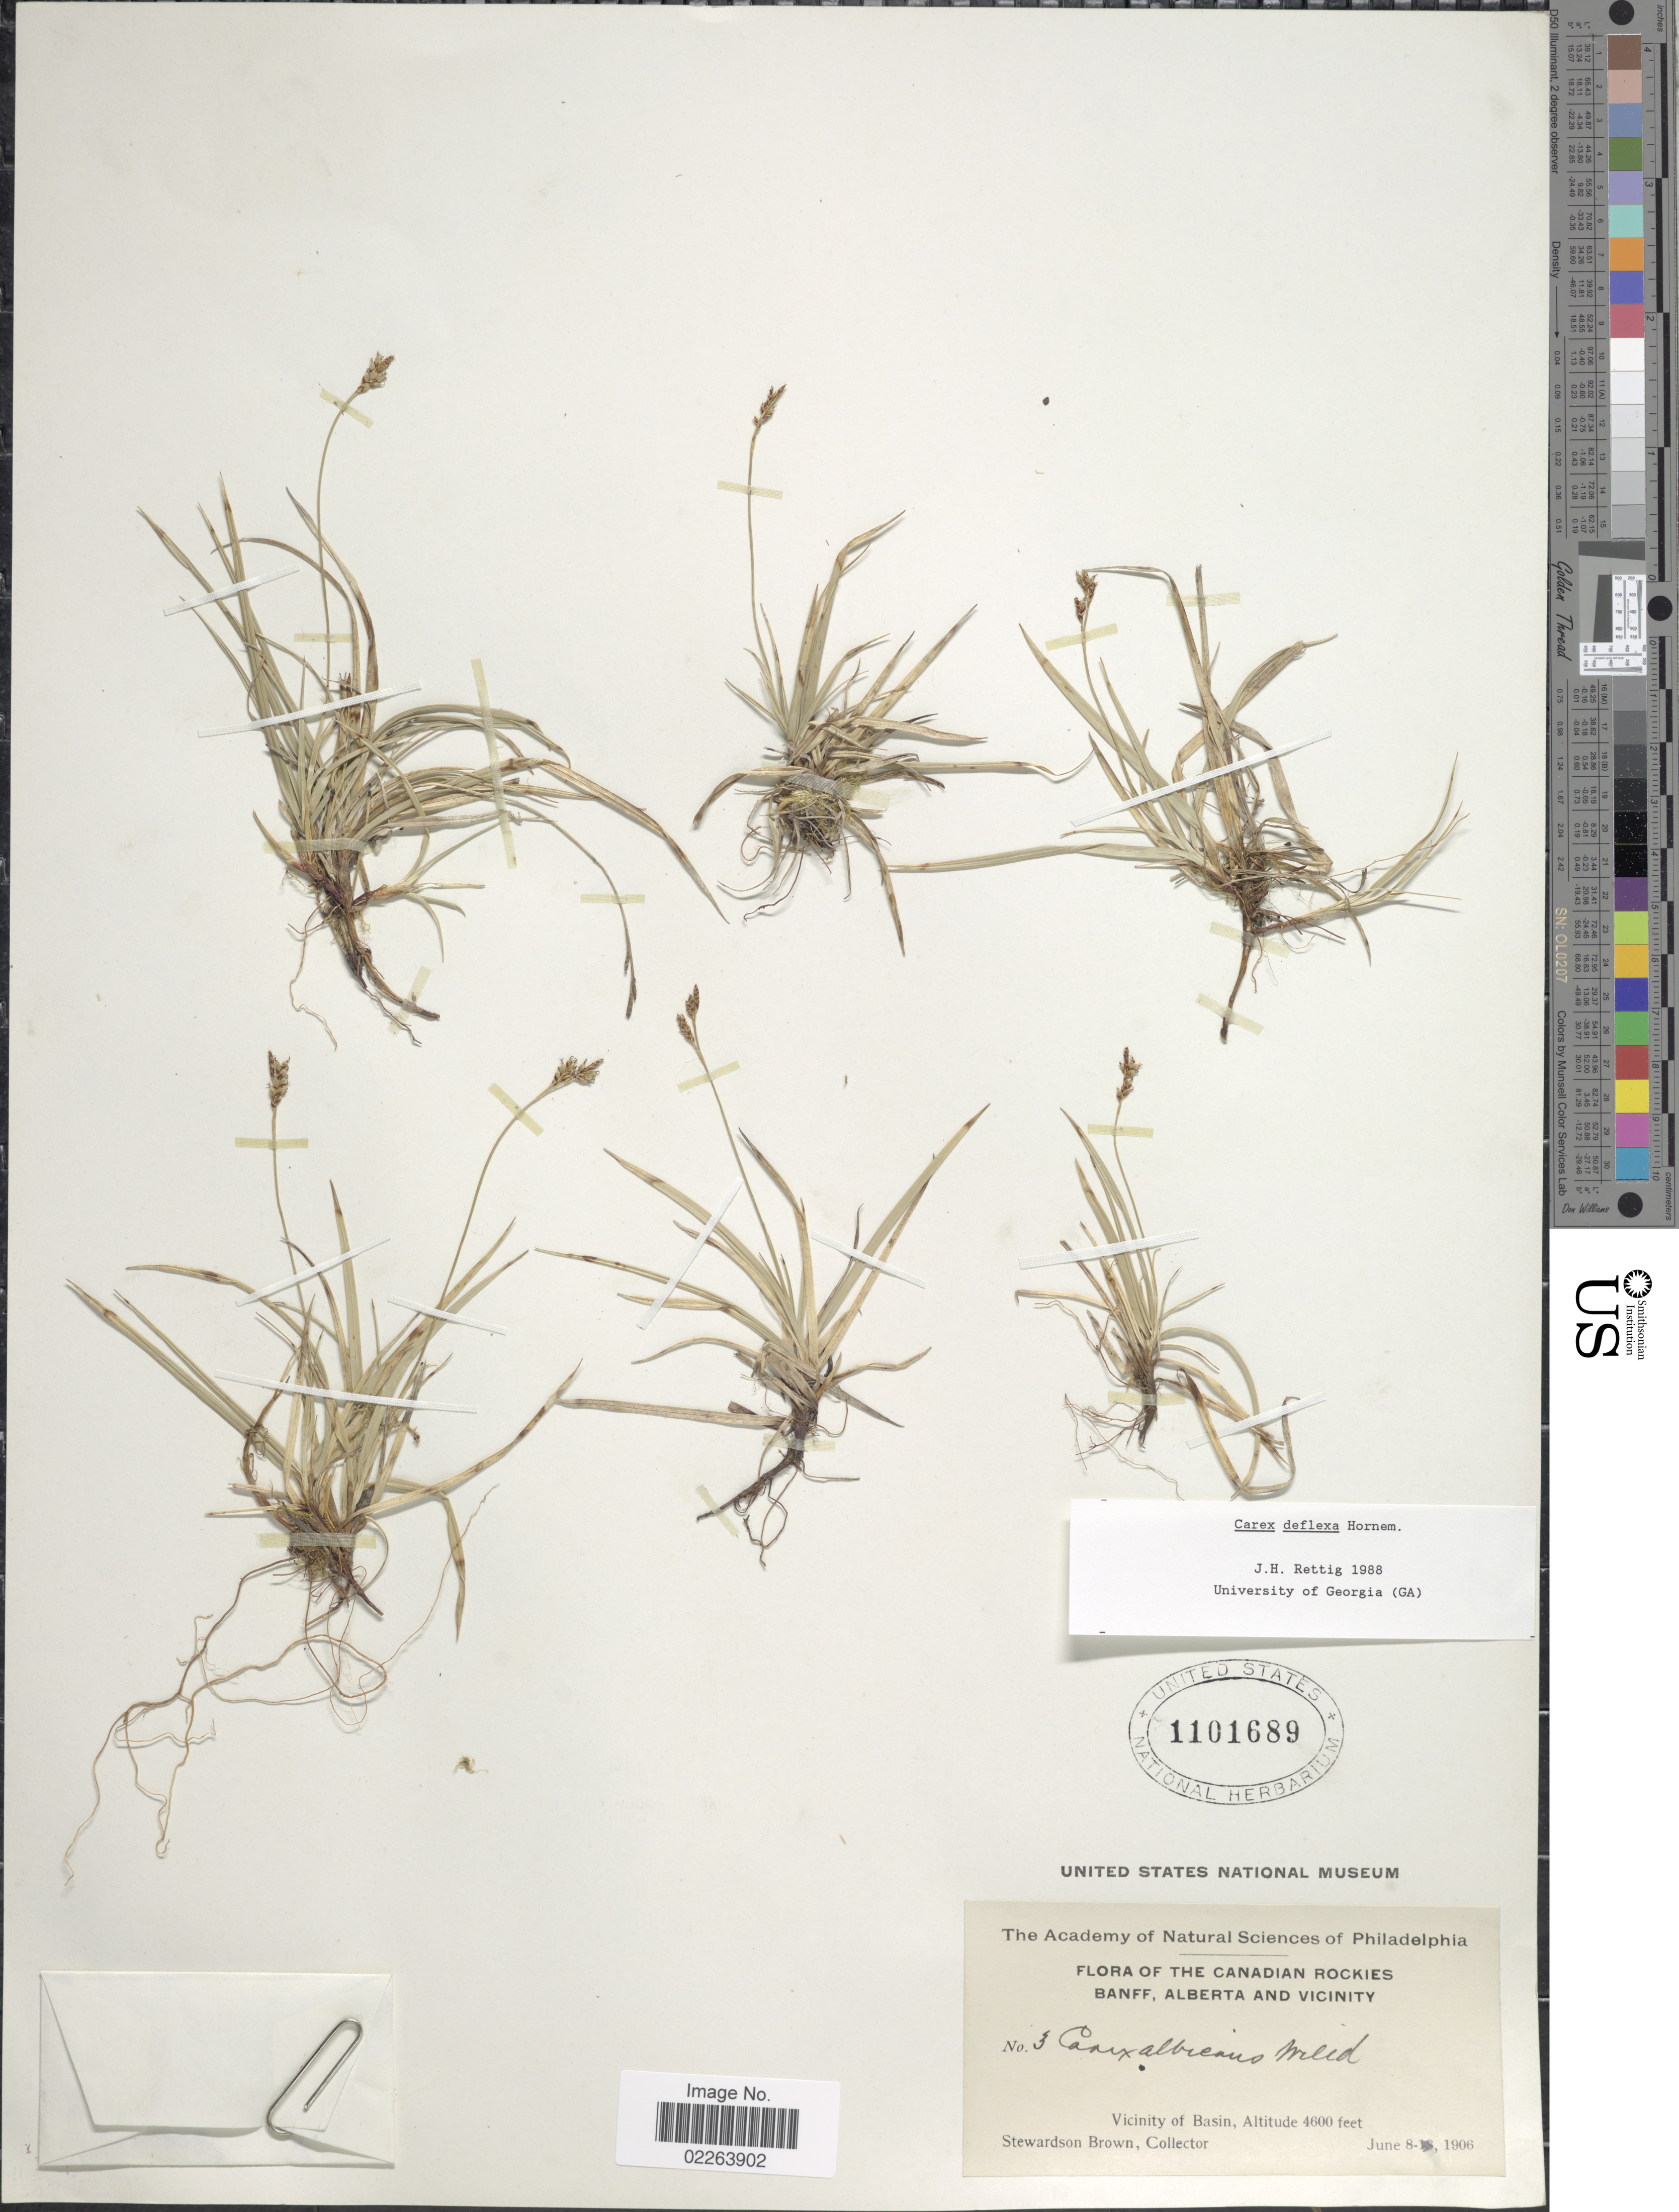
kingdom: Plantae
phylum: Tracheophyta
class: Liliopsida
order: Poales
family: Cyperaceae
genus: Carex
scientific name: Carex deflexa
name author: Hornem.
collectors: S. Brown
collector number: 3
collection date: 1906-06-08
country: Canada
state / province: Alberta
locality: The Canadian Rockies Banff, Alberta and Vicinity, Vicinity of Basin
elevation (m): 1402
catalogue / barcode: US 1101689